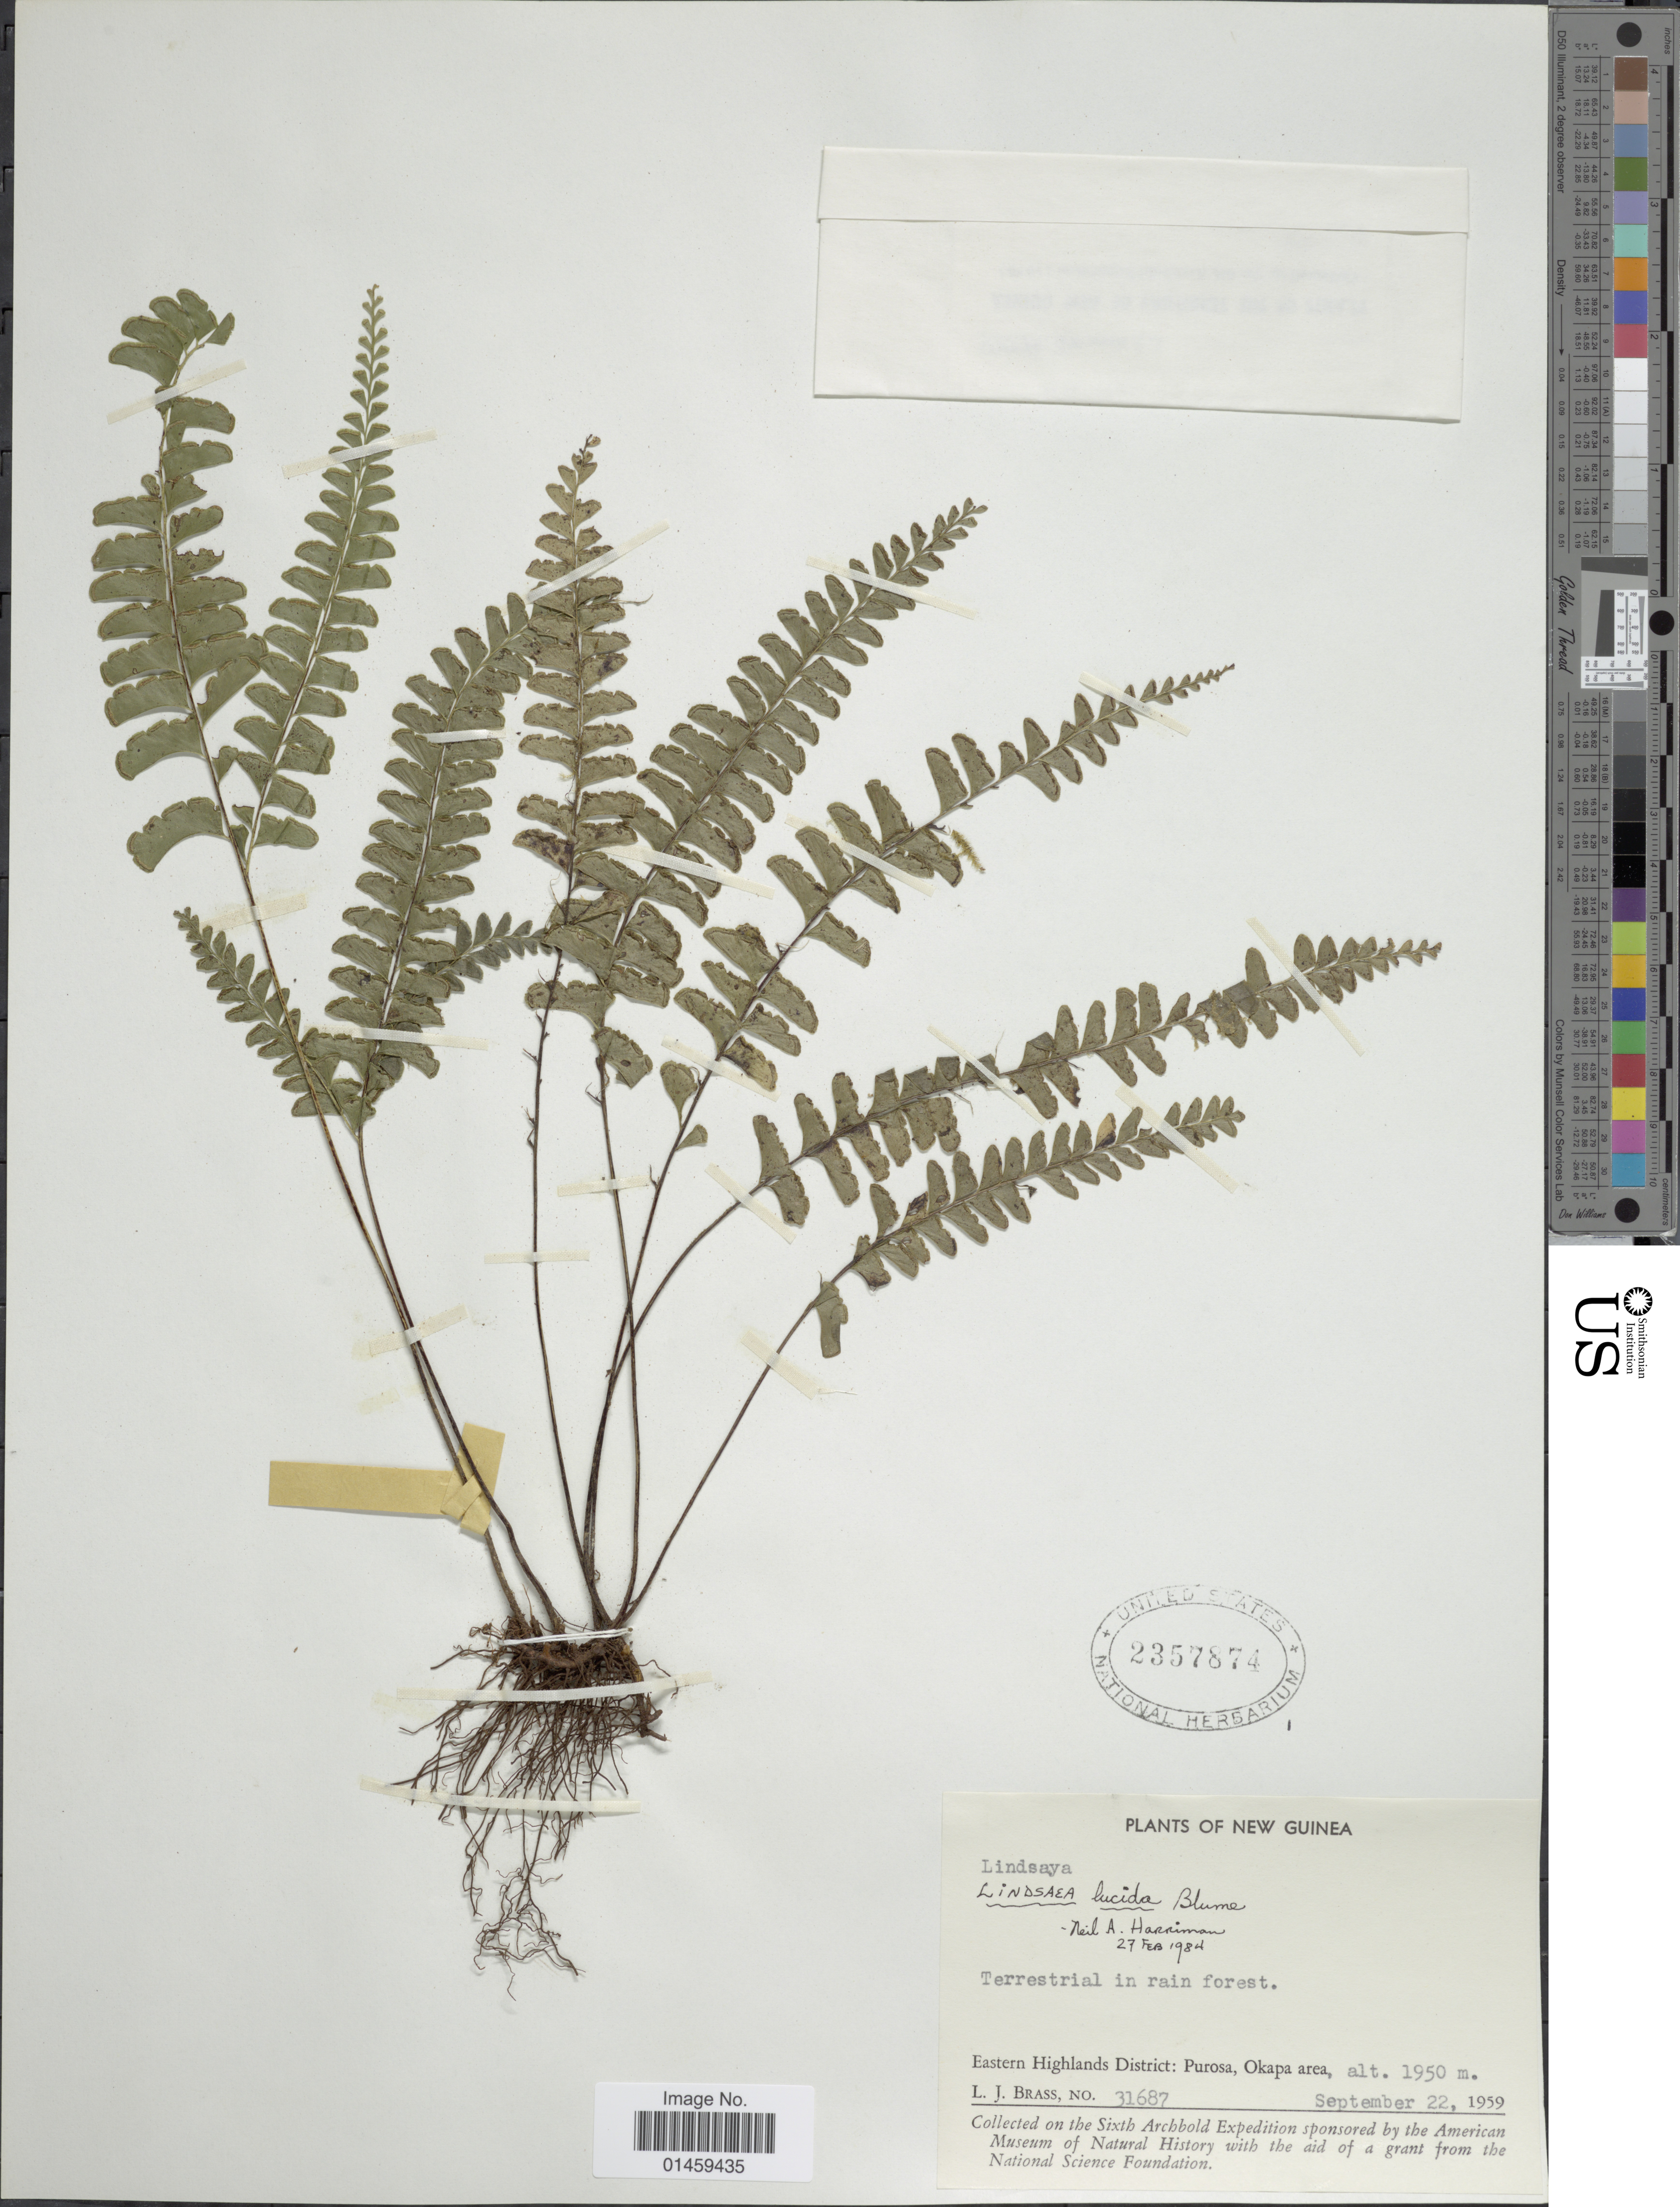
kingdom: Plantae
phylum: Tracheophyta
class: Polypodiopsida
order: Polypodiales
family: Lindsaeaceae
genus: Lindsaea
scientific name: Lindsaea lucida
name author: Blume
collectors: L. J. Brass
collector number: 31687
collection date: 1959-09-22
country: Papua New Guinea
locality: New Guinea. Eastern Highlands District: Purosa, Okapa area.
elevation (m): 1950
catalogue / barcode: US 2357874